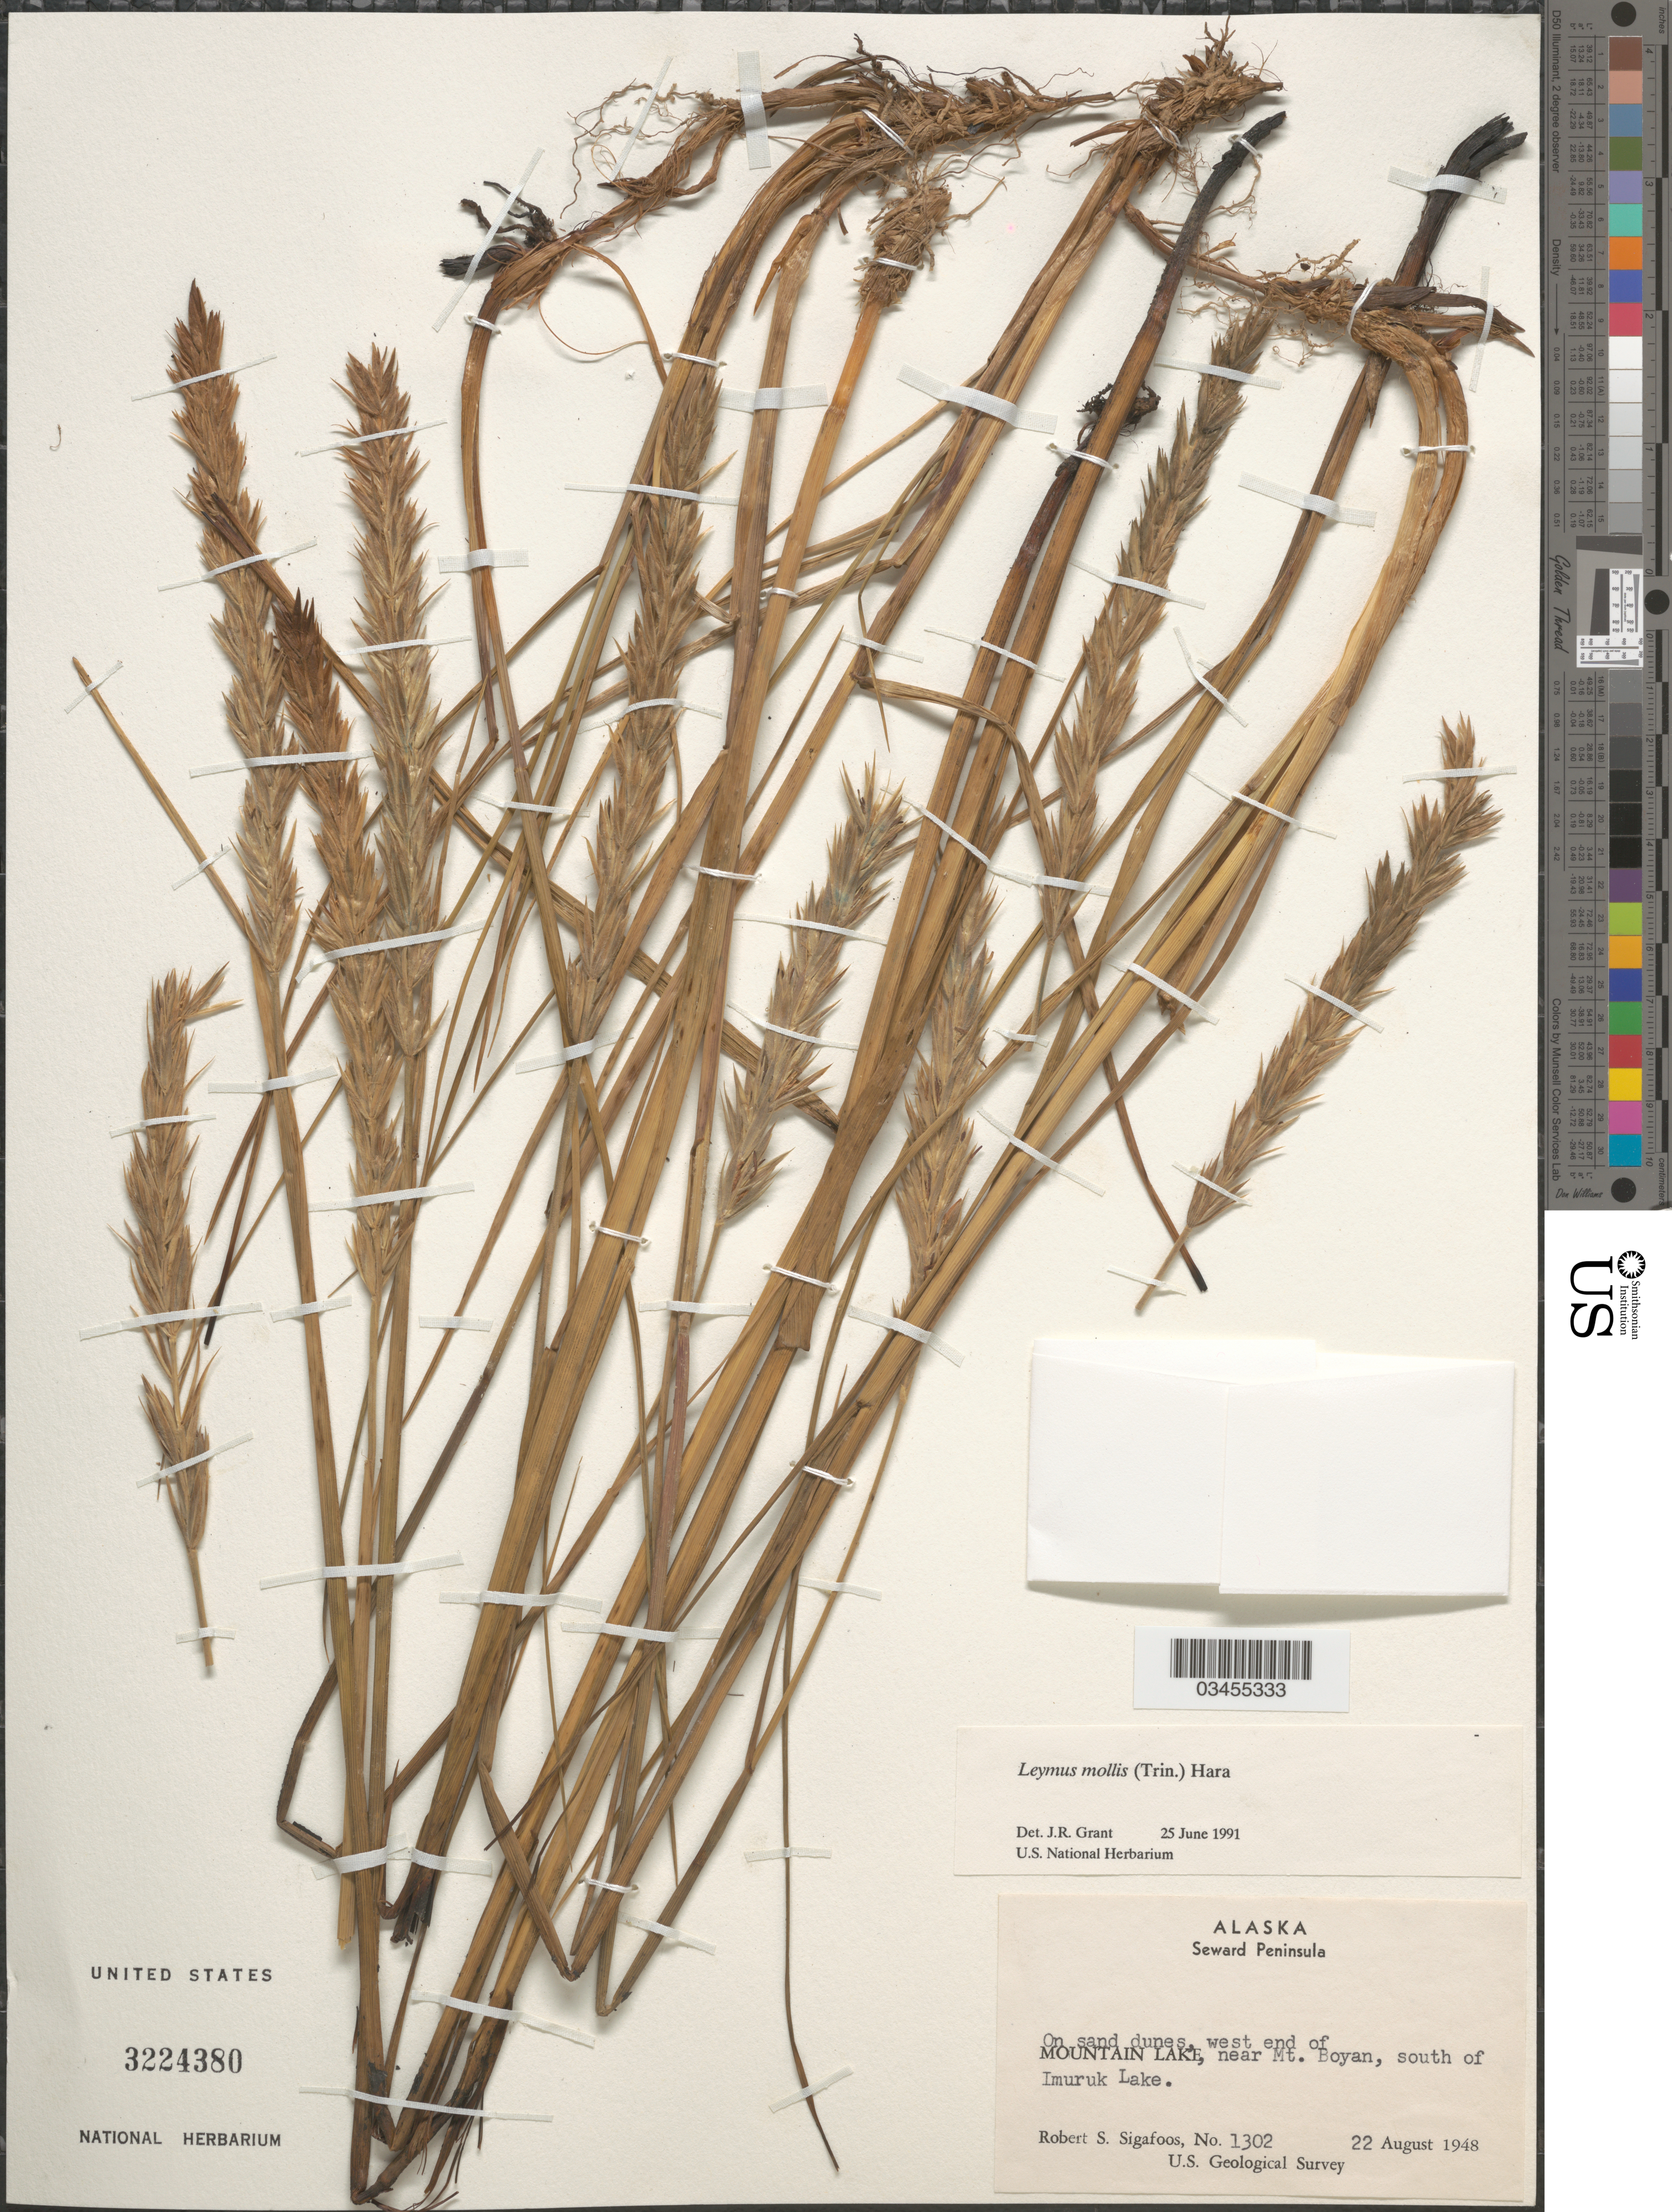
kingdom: Plantae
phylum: Tracheophyta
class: Liliopsida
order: Poales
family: Poaceae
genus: Leymus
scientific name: Leymus mollis subsp. mollis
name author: (Trin.) Pilg.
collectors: R. Sigafoos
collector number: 1302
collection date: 1948-08-22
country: United States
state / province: Alaska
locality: On sand dunes, west end of Mountain Lake, near Mt. Boyan, south of Imuruk Lake. U.S. Geological Survey.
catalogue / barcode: US 3224380